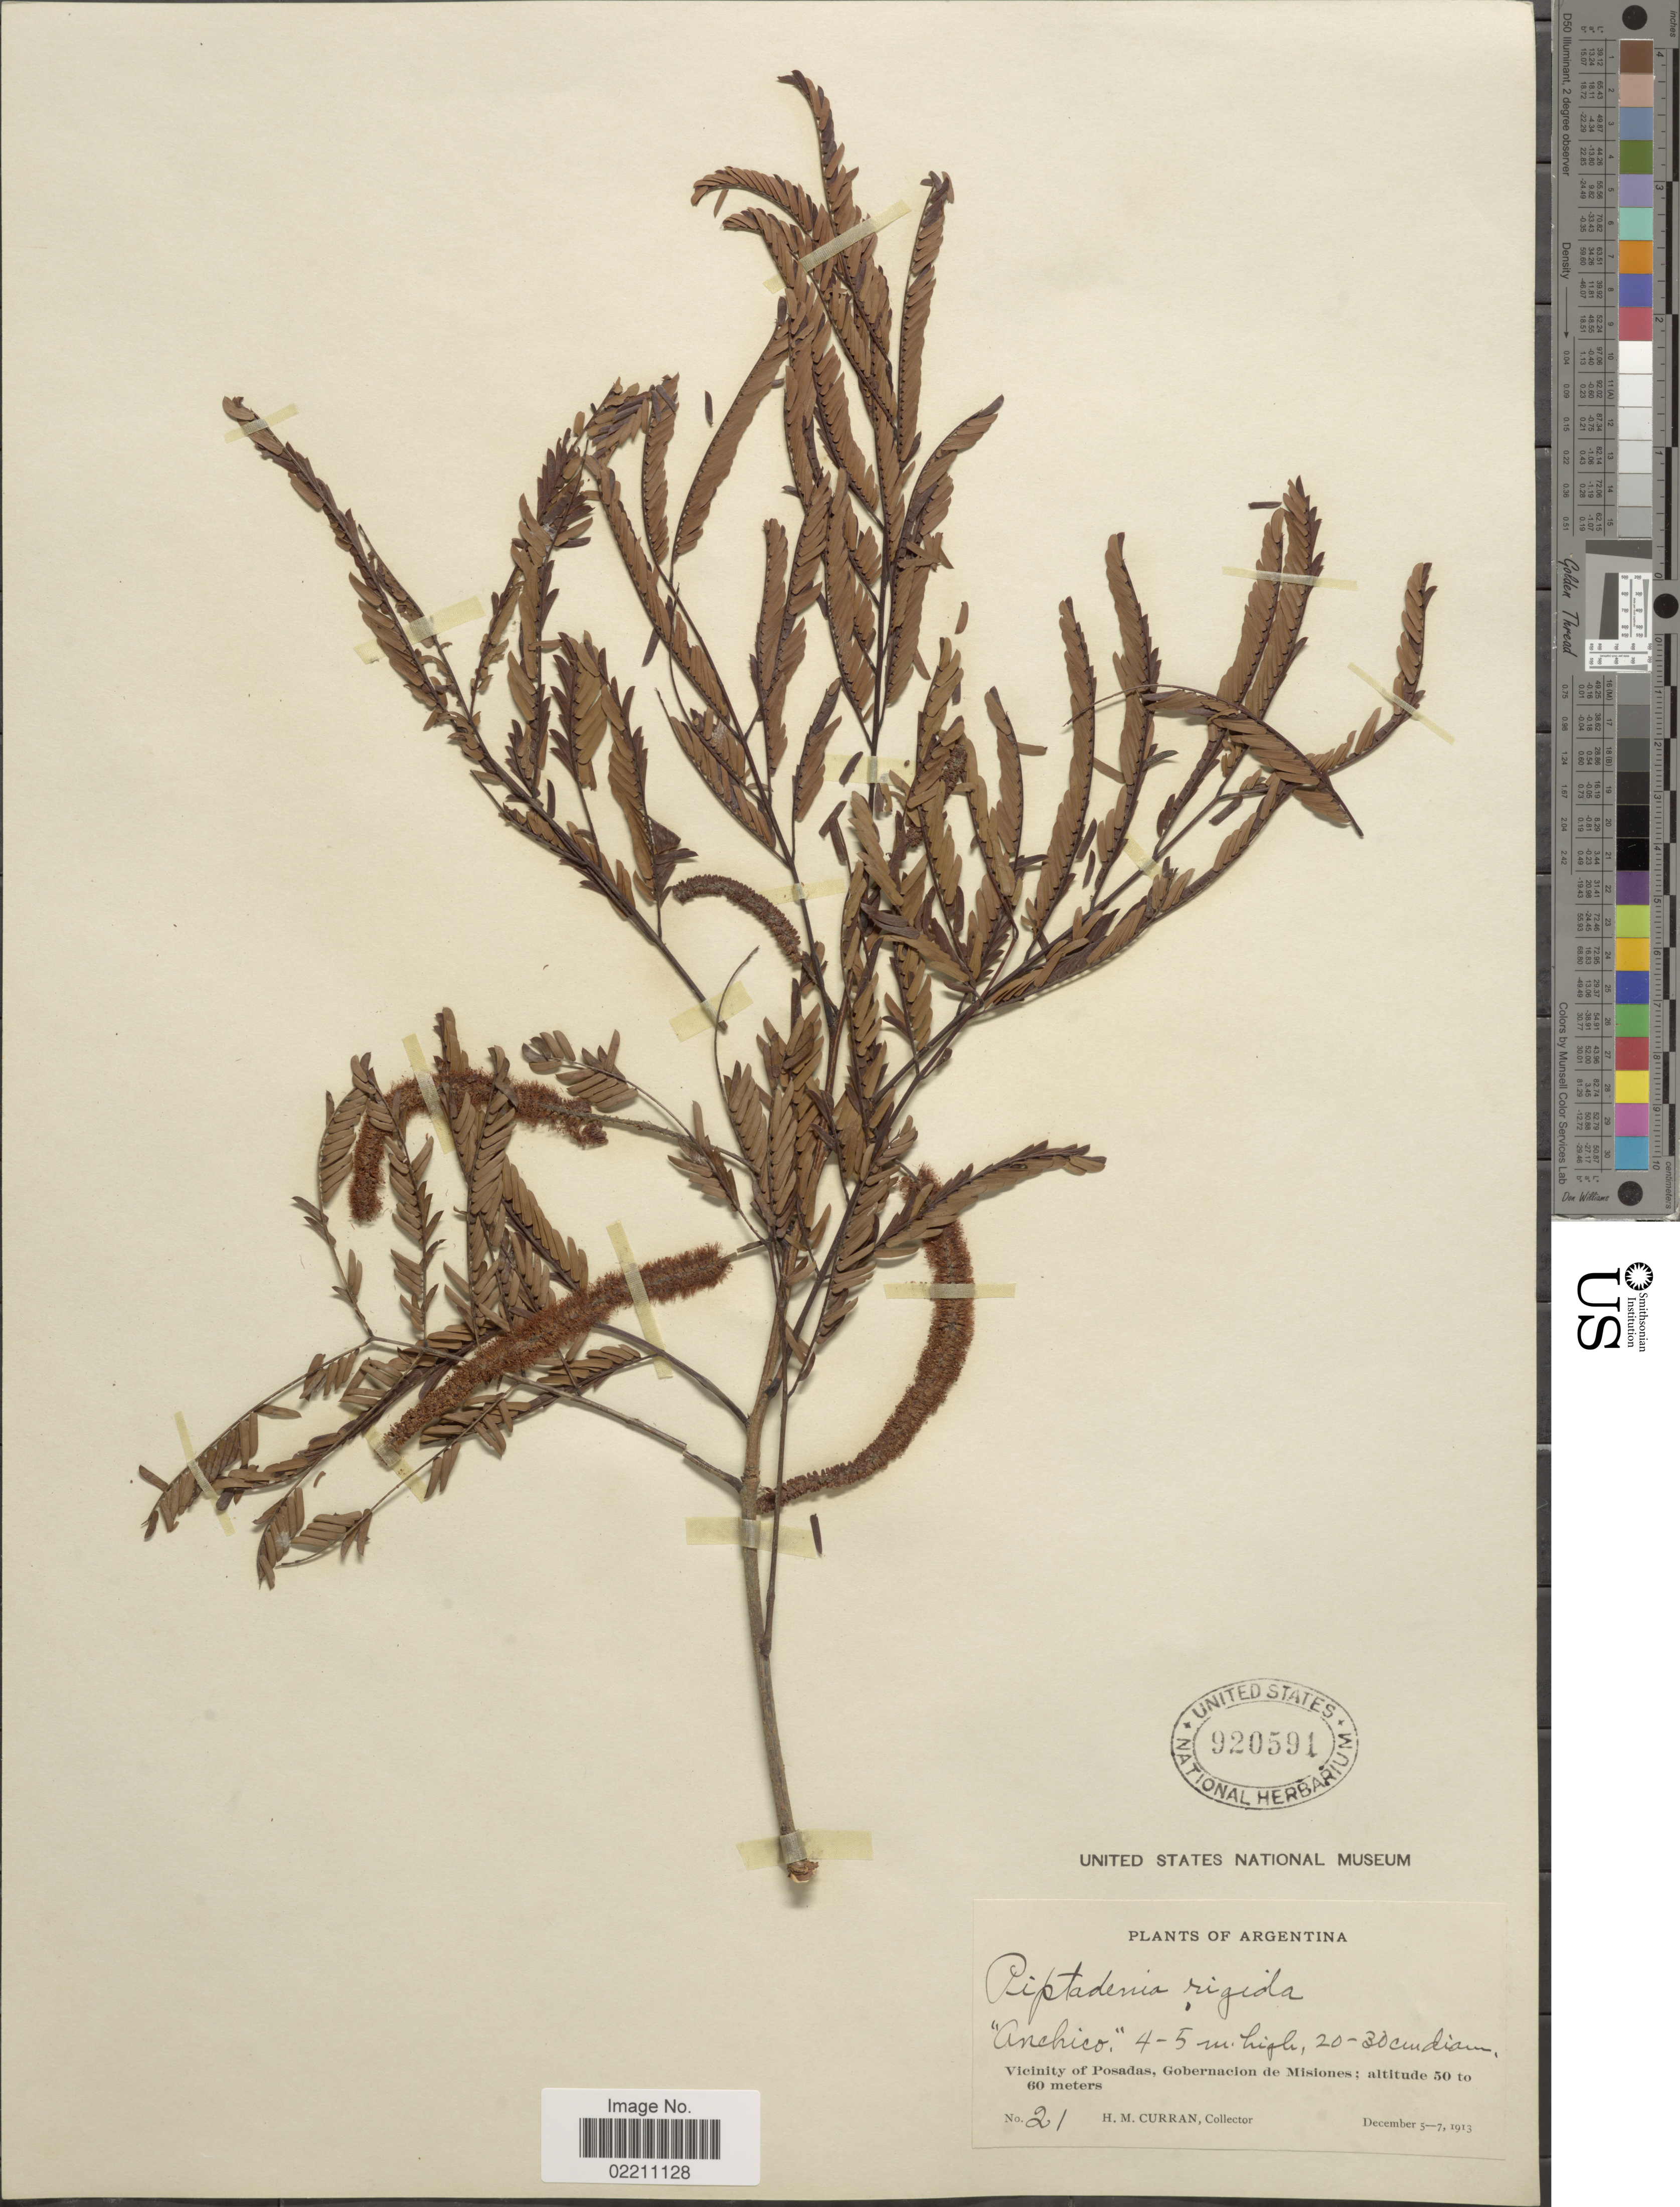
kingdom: Plantae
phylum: Tracheophyta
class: Magnoliopsida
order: Fabales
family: Fabaceae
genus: Parapiptadenia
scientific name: Parapiptadenia rigida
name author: (Benth.) Brenan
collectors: H. M. Curran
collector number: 21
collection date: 1913-12-05/1913-12-07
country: Argentina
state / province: Misiones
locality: Vicinity of Posadas, Gobernacion de Misiones.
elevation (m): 50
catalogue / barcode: US 920591